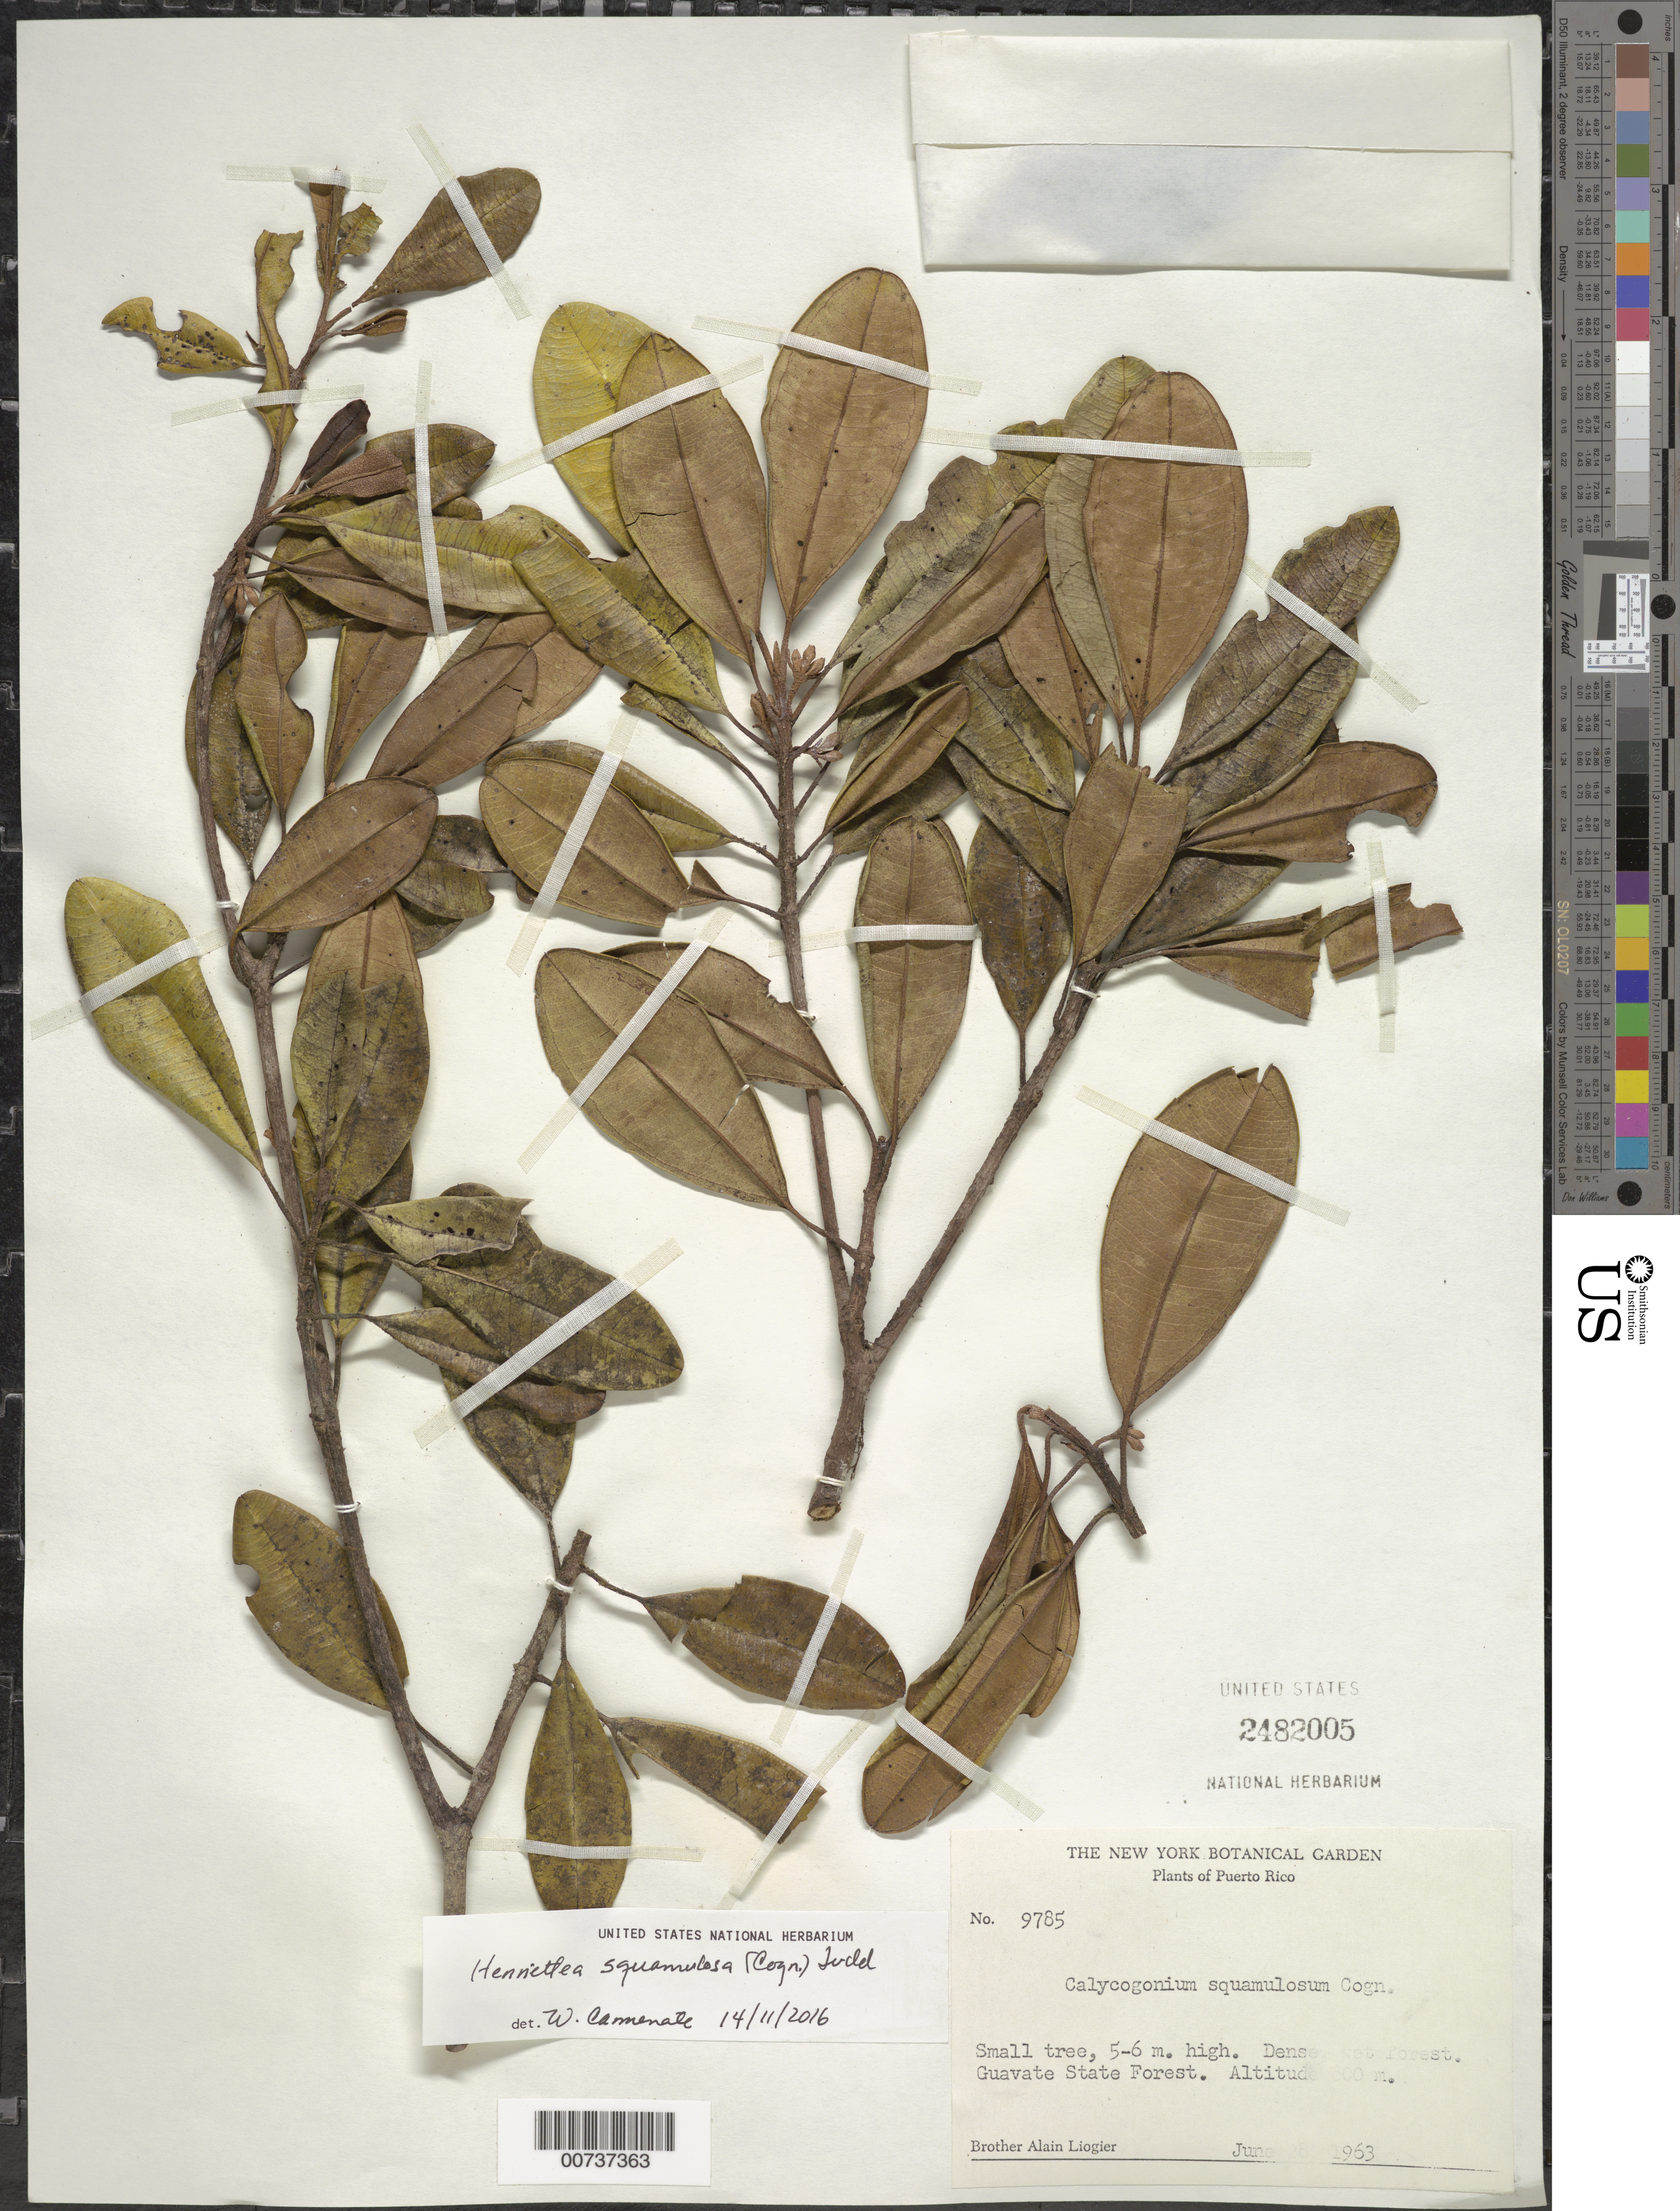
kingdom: Plantae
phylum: Tracheophyta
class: Magnoliopsida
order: Myrtales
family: Melastomataceae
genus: Henriettea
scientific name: Henriettea squamulosa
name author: (Cogn.) Judd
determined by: Carmenate, W.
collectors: A. H. Liogier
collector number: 9785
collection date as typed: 28 Jun 1963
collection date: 1963-06-28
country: Puerto Rico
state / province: Cayey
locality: Guavate State Forest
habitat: Dense wet forest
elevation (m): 800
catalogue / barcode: US 2482005